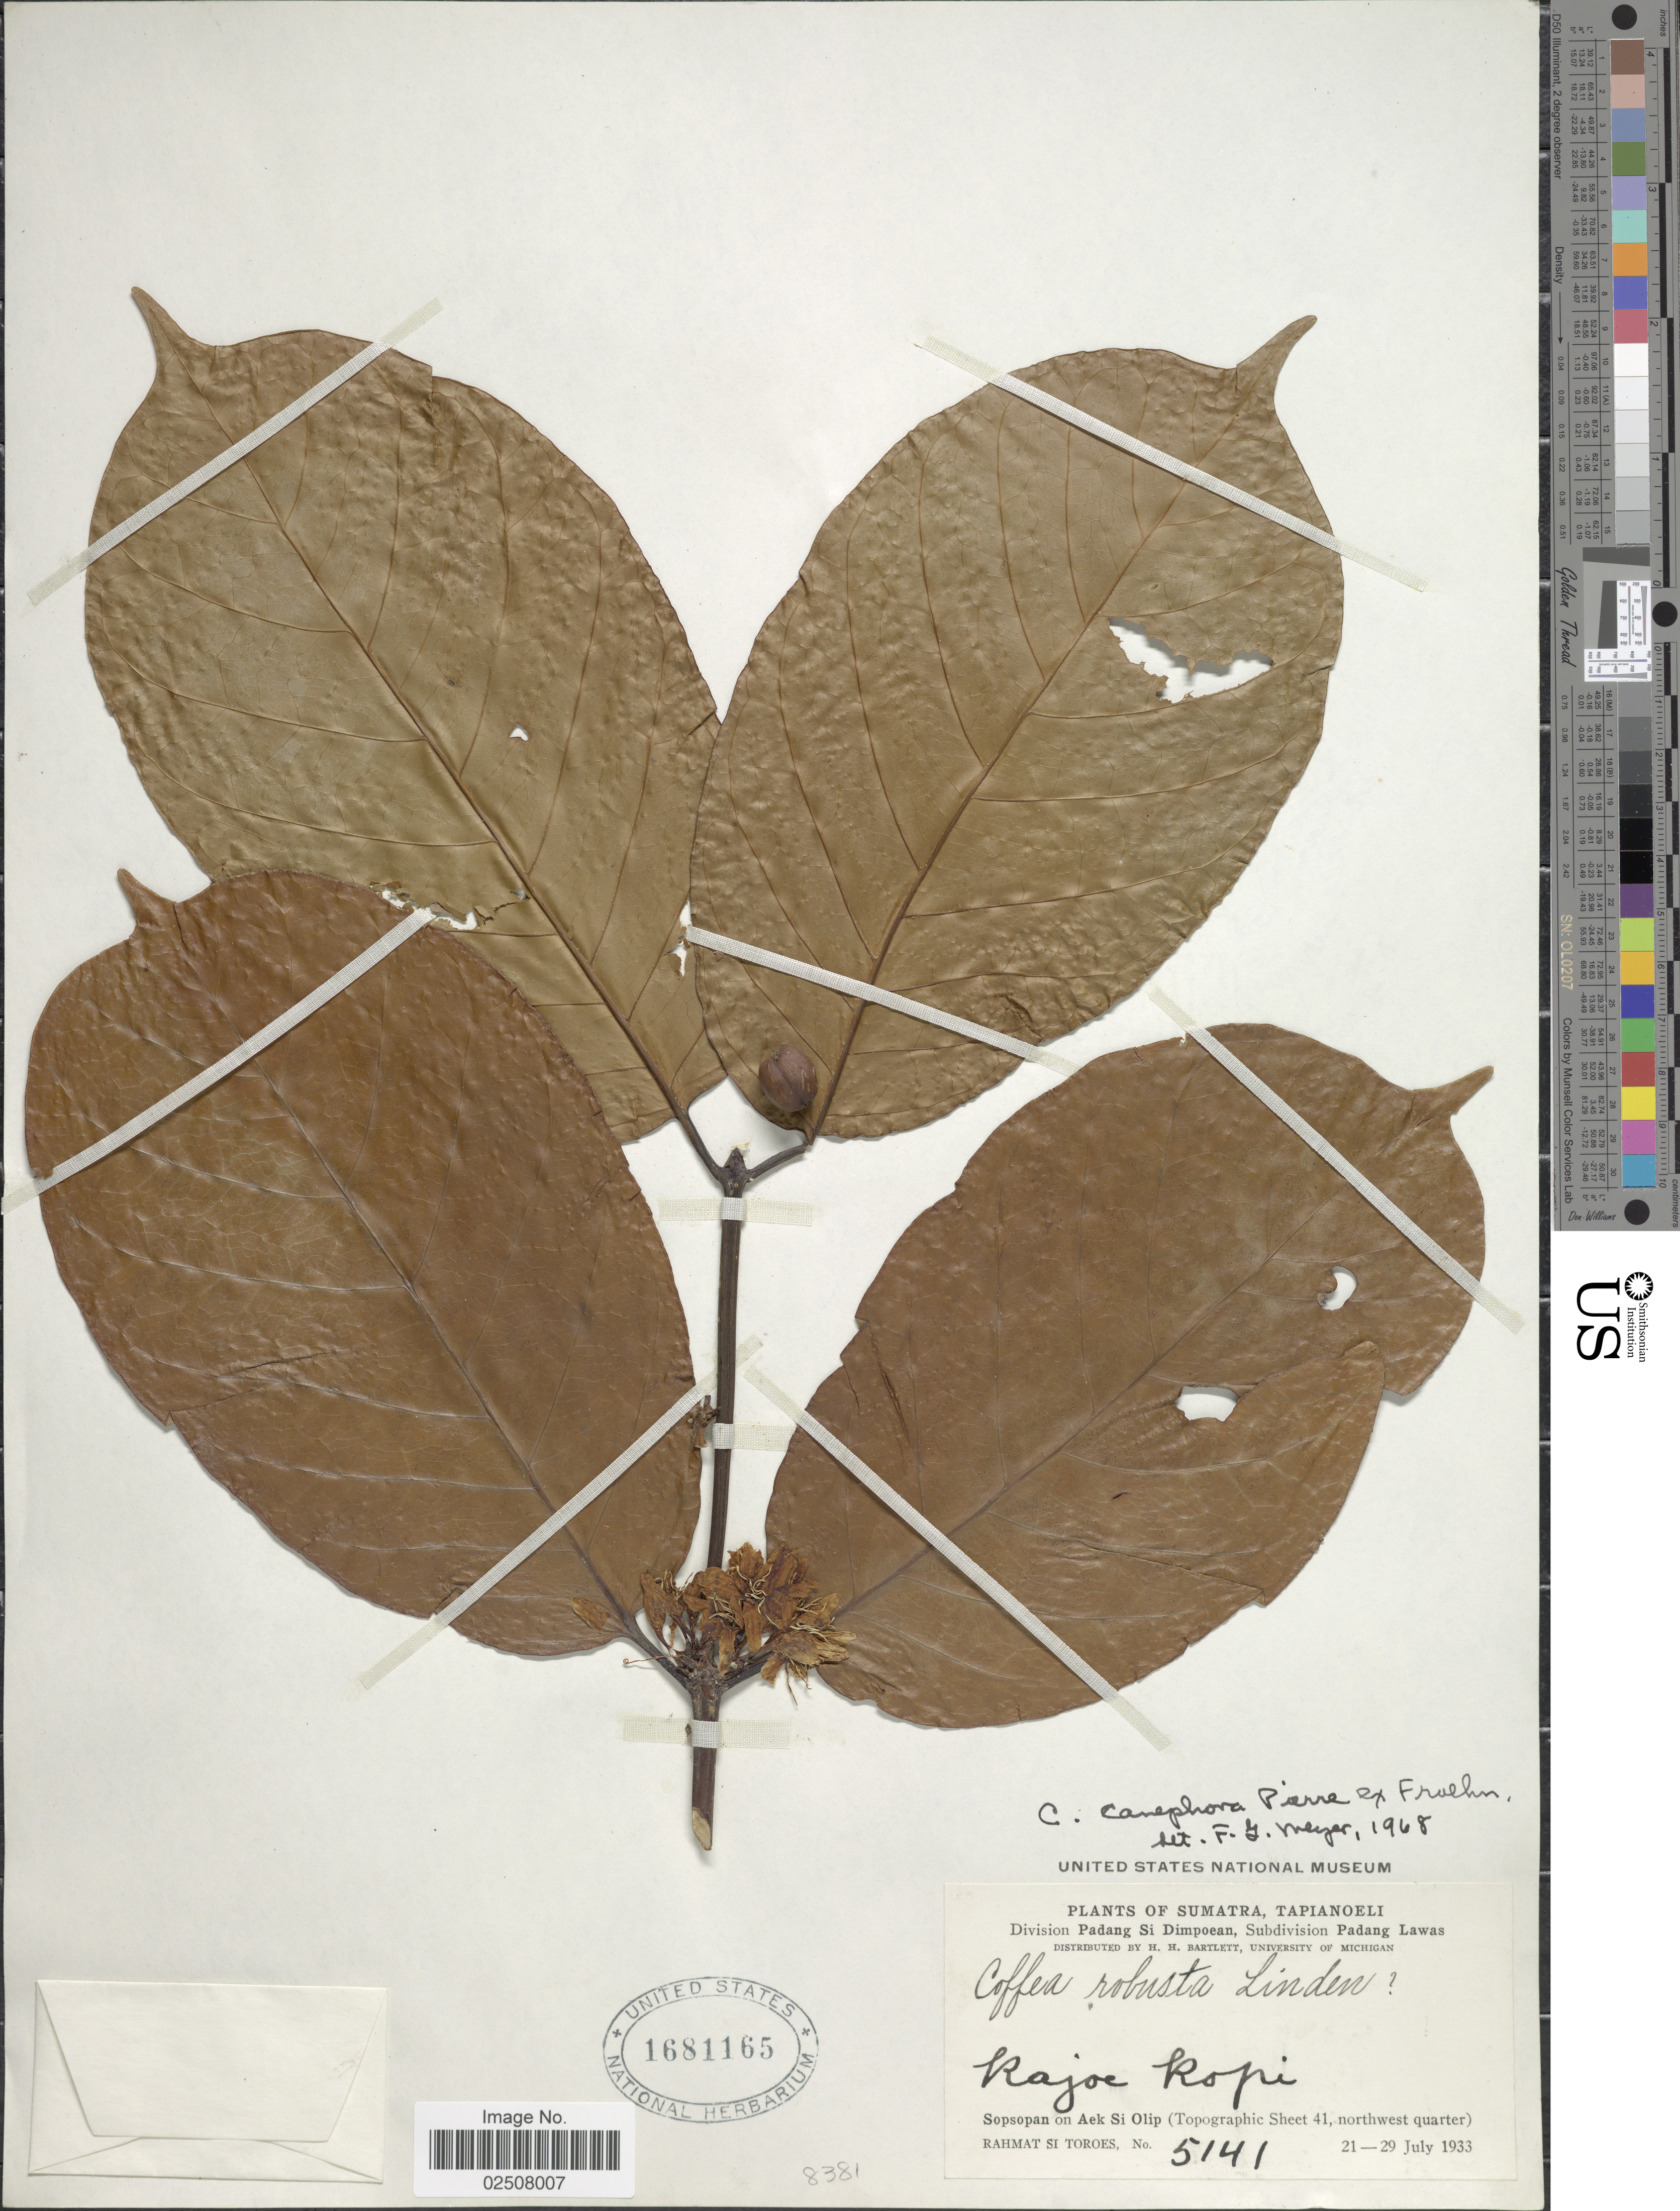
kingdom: Plantae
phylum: Tracheophyta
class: Magnoliopsida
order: Gentianales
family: Rubiaceae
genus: Coffea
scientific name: Coffea canephora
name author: Pierre ex A. Cunn.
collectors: Rahmat Si Boeea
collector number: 5141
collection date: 1933-07-21/1933-07-29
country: Indonesia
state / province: Sumatra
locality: Tapianoeli, Division Padang Si Dimpoean, Subdivision Padang Lawas, Rajoe Kopi, Sopsopan on Aek Si Olip (Topographic Sheet 41, northwest quarter)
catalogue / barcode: US 1681165